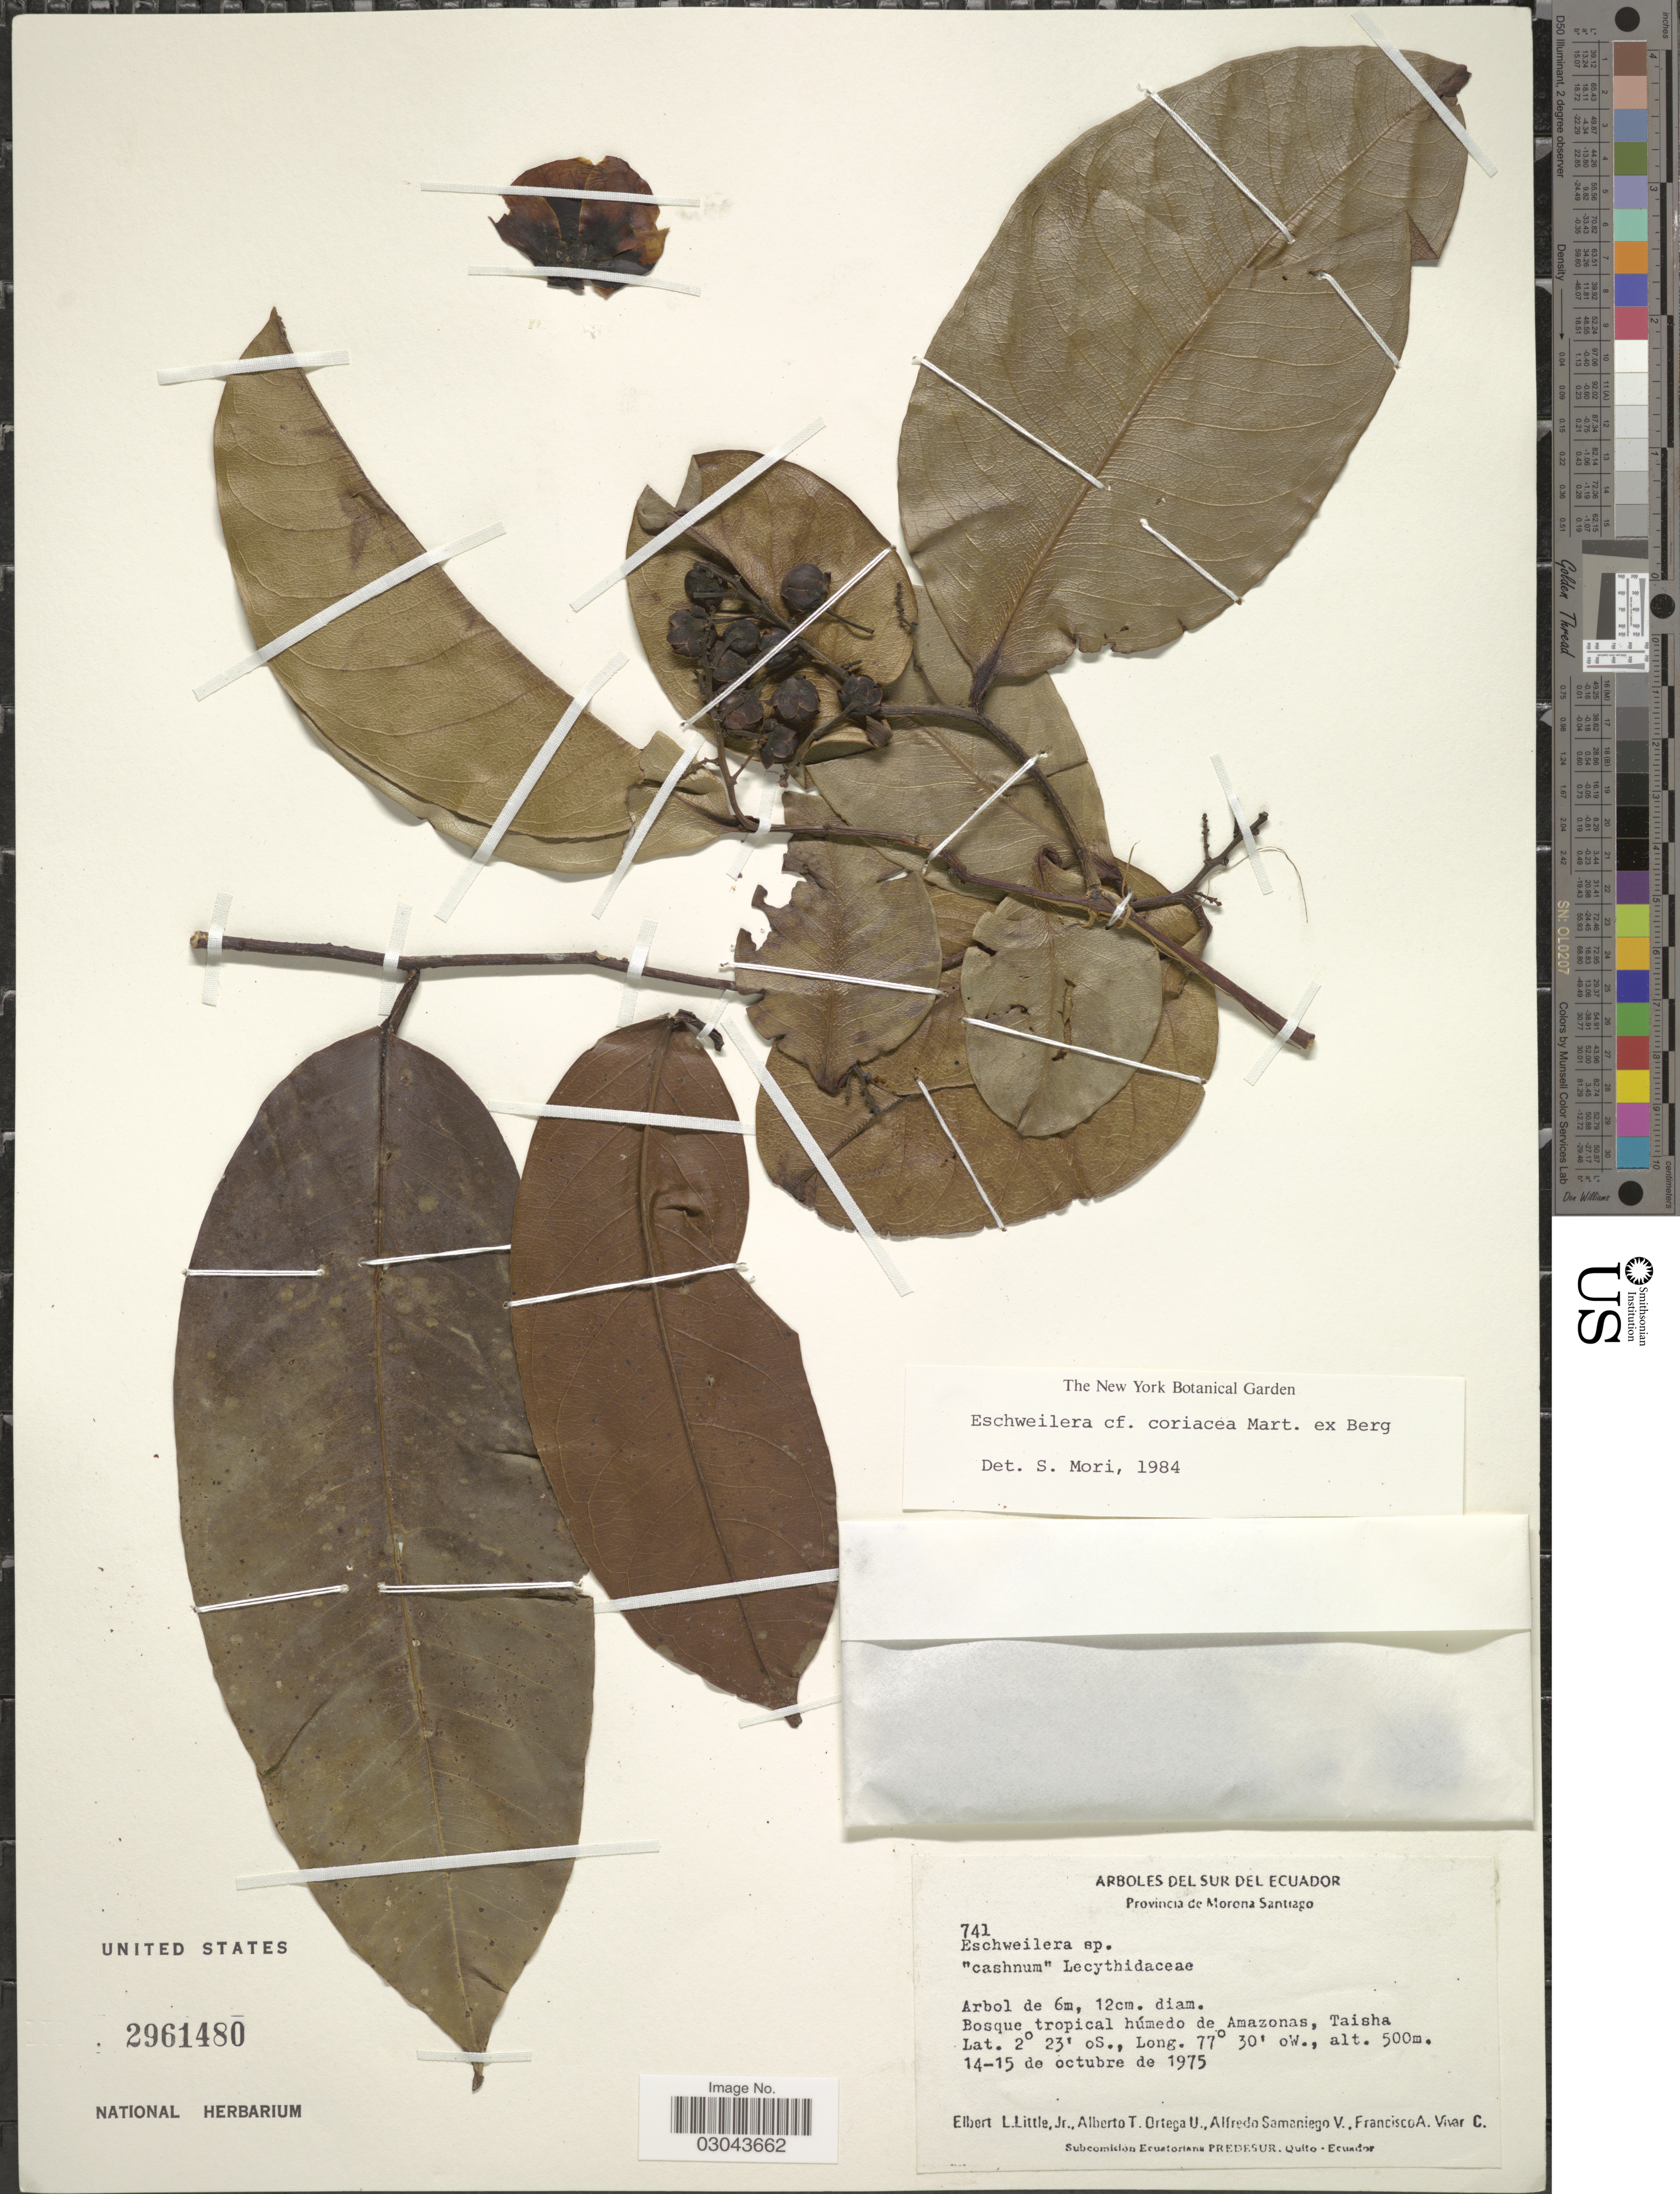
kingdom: Plantae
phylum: Tracheophyta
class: Magnoliopsida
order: Ericales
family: Lecythidaceae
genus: Eschweilera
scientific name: Eschweilera coriacea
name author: (DC.) S.A. Mori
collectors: E. L. Little, A. T. Ortega U., A. V. Samaniego & F. A. Vivar C.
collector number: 741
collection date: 1975-10-14/1975-10-15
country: Ecuador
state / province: Morona-Santiago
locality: Sur del Ecuador. Bosque tropical húmedo de Amazonas, Taisha.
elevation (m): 500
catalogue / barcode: US 2961480